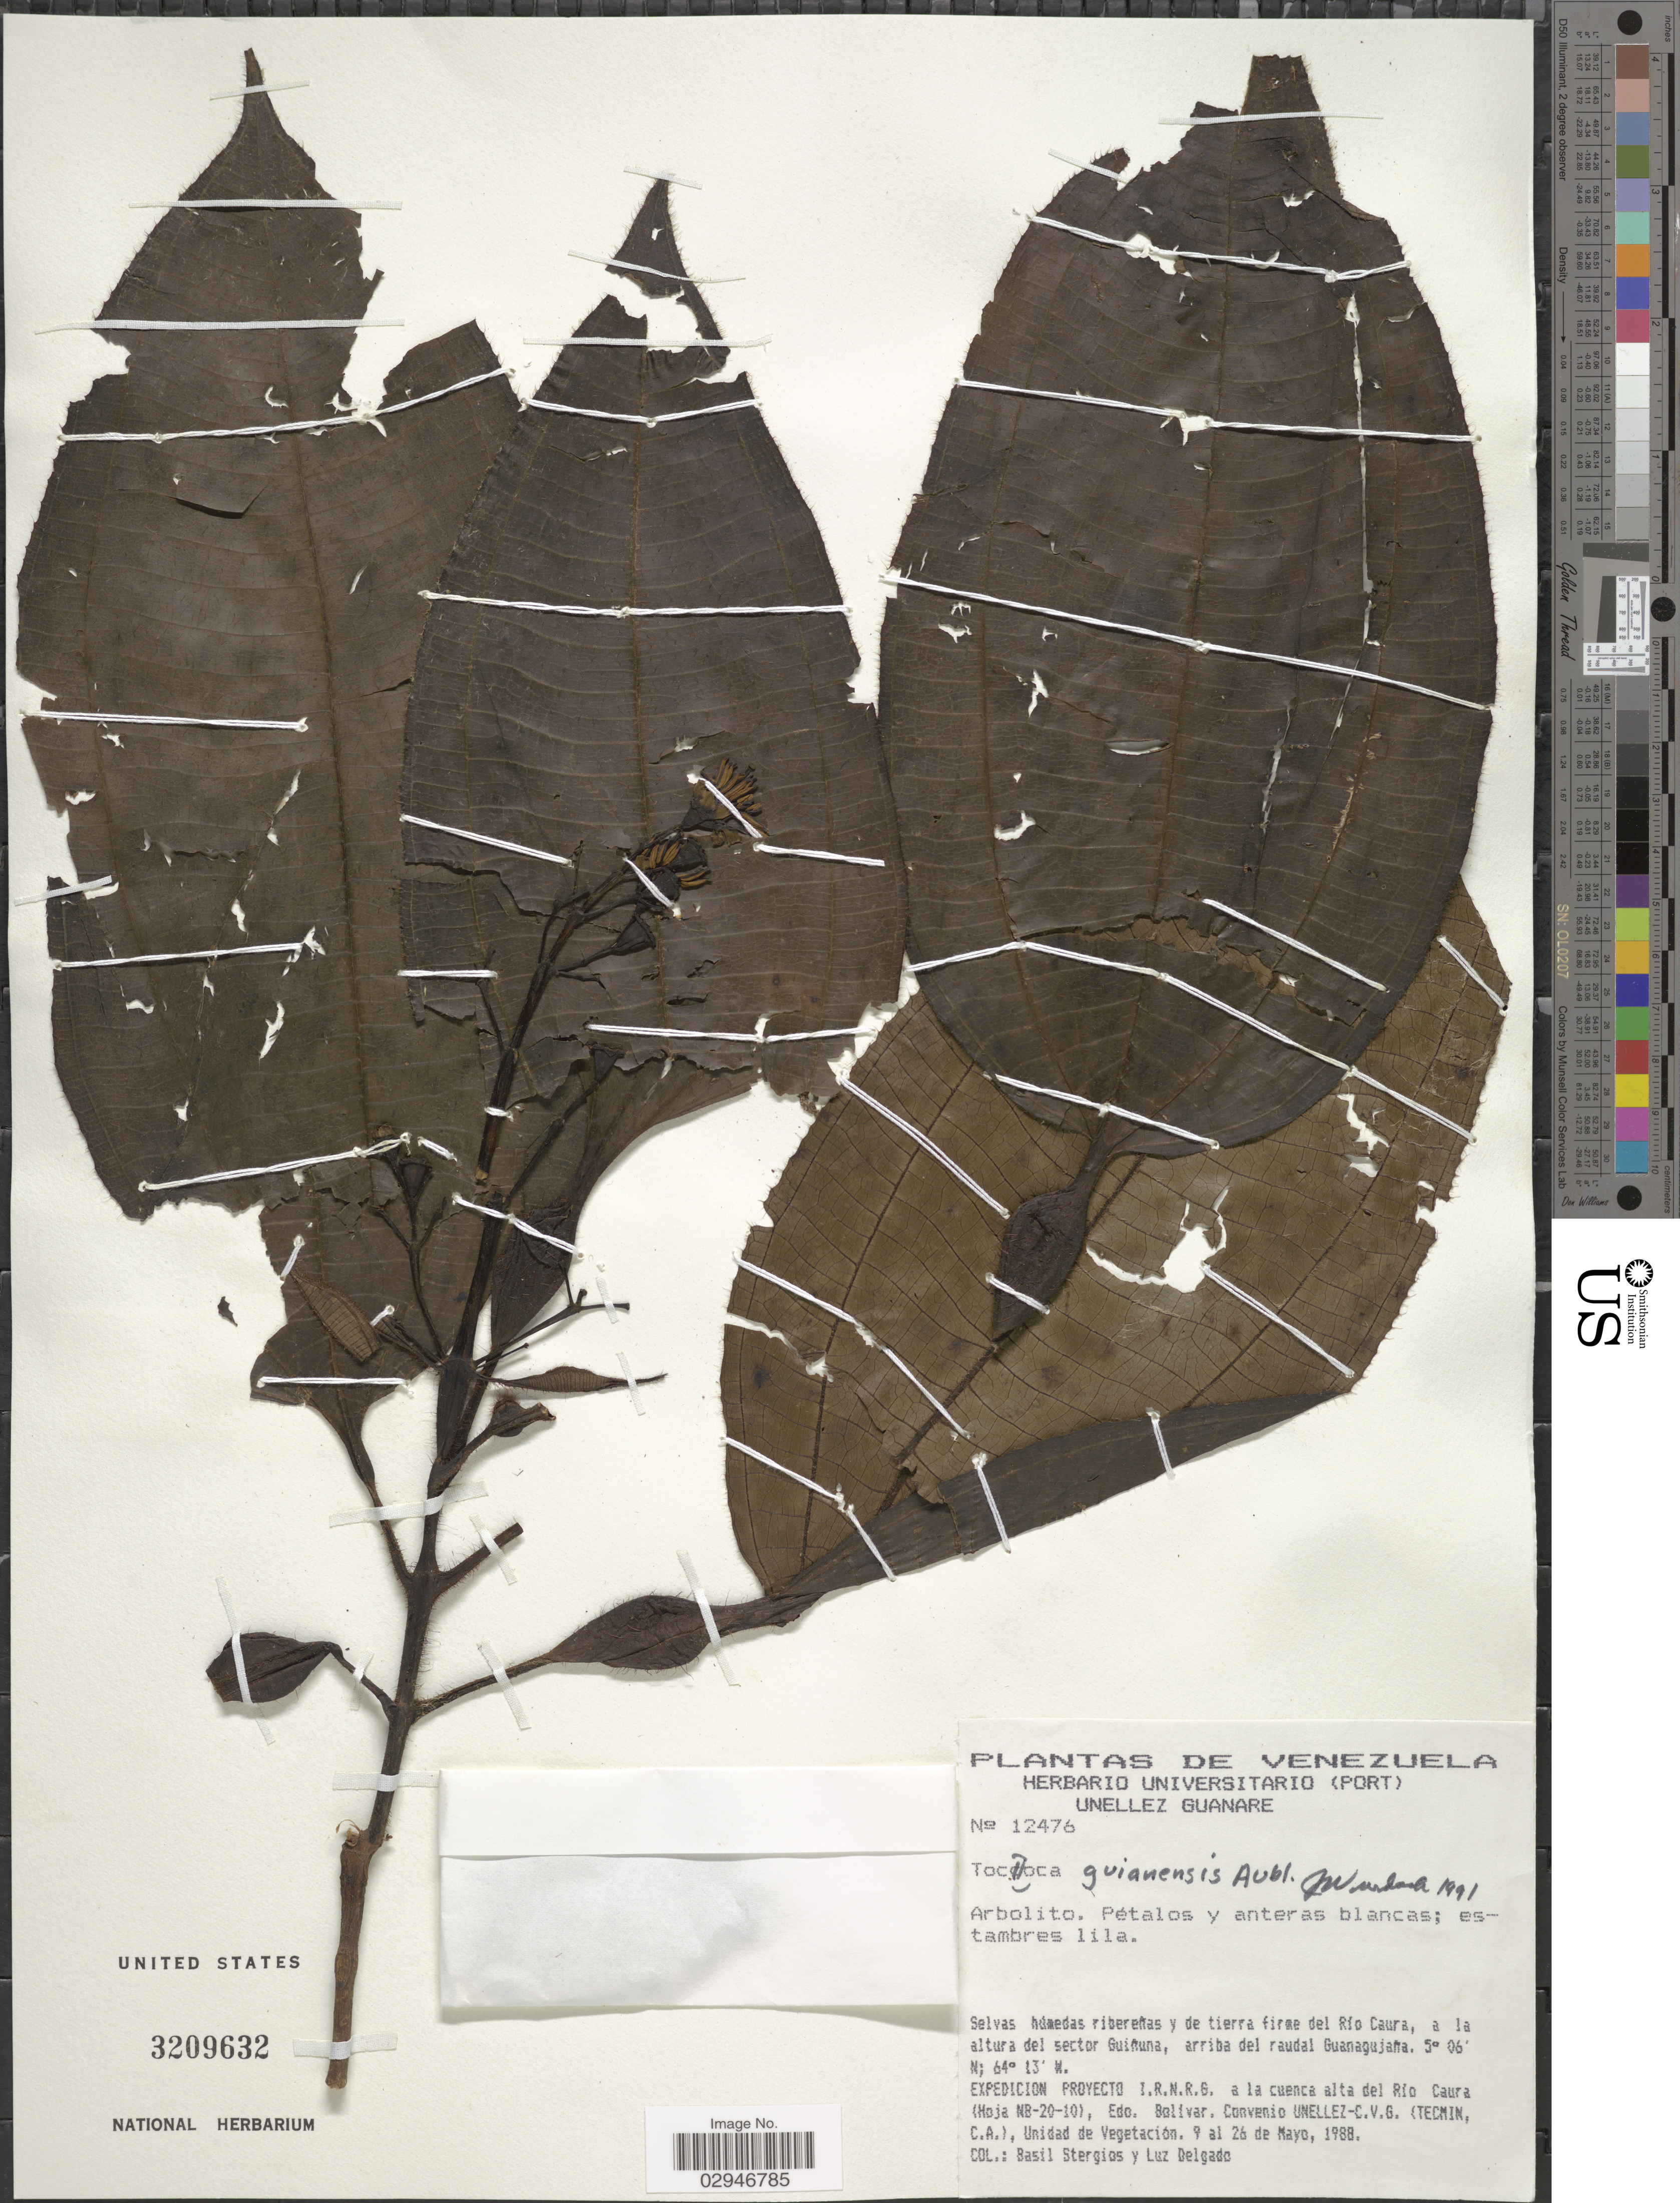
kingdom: Plantae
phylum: Tracheophyta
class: Magnoliopsida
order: Myrtales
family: Melastomataceae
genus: Tococa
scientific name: Tococa guianensis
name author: Aubl.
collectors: B. G. Stergios & L. Delgado V.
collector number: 12476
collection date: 1988-05-09/1988-05-26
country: Venezuela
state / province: Bolívar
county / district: Sucre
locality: Río Caura, a la altura del sector Guiñuna, arriba del raudal Guanagujaña, a la cuenca alta del río Caura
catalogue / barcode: US 3209632